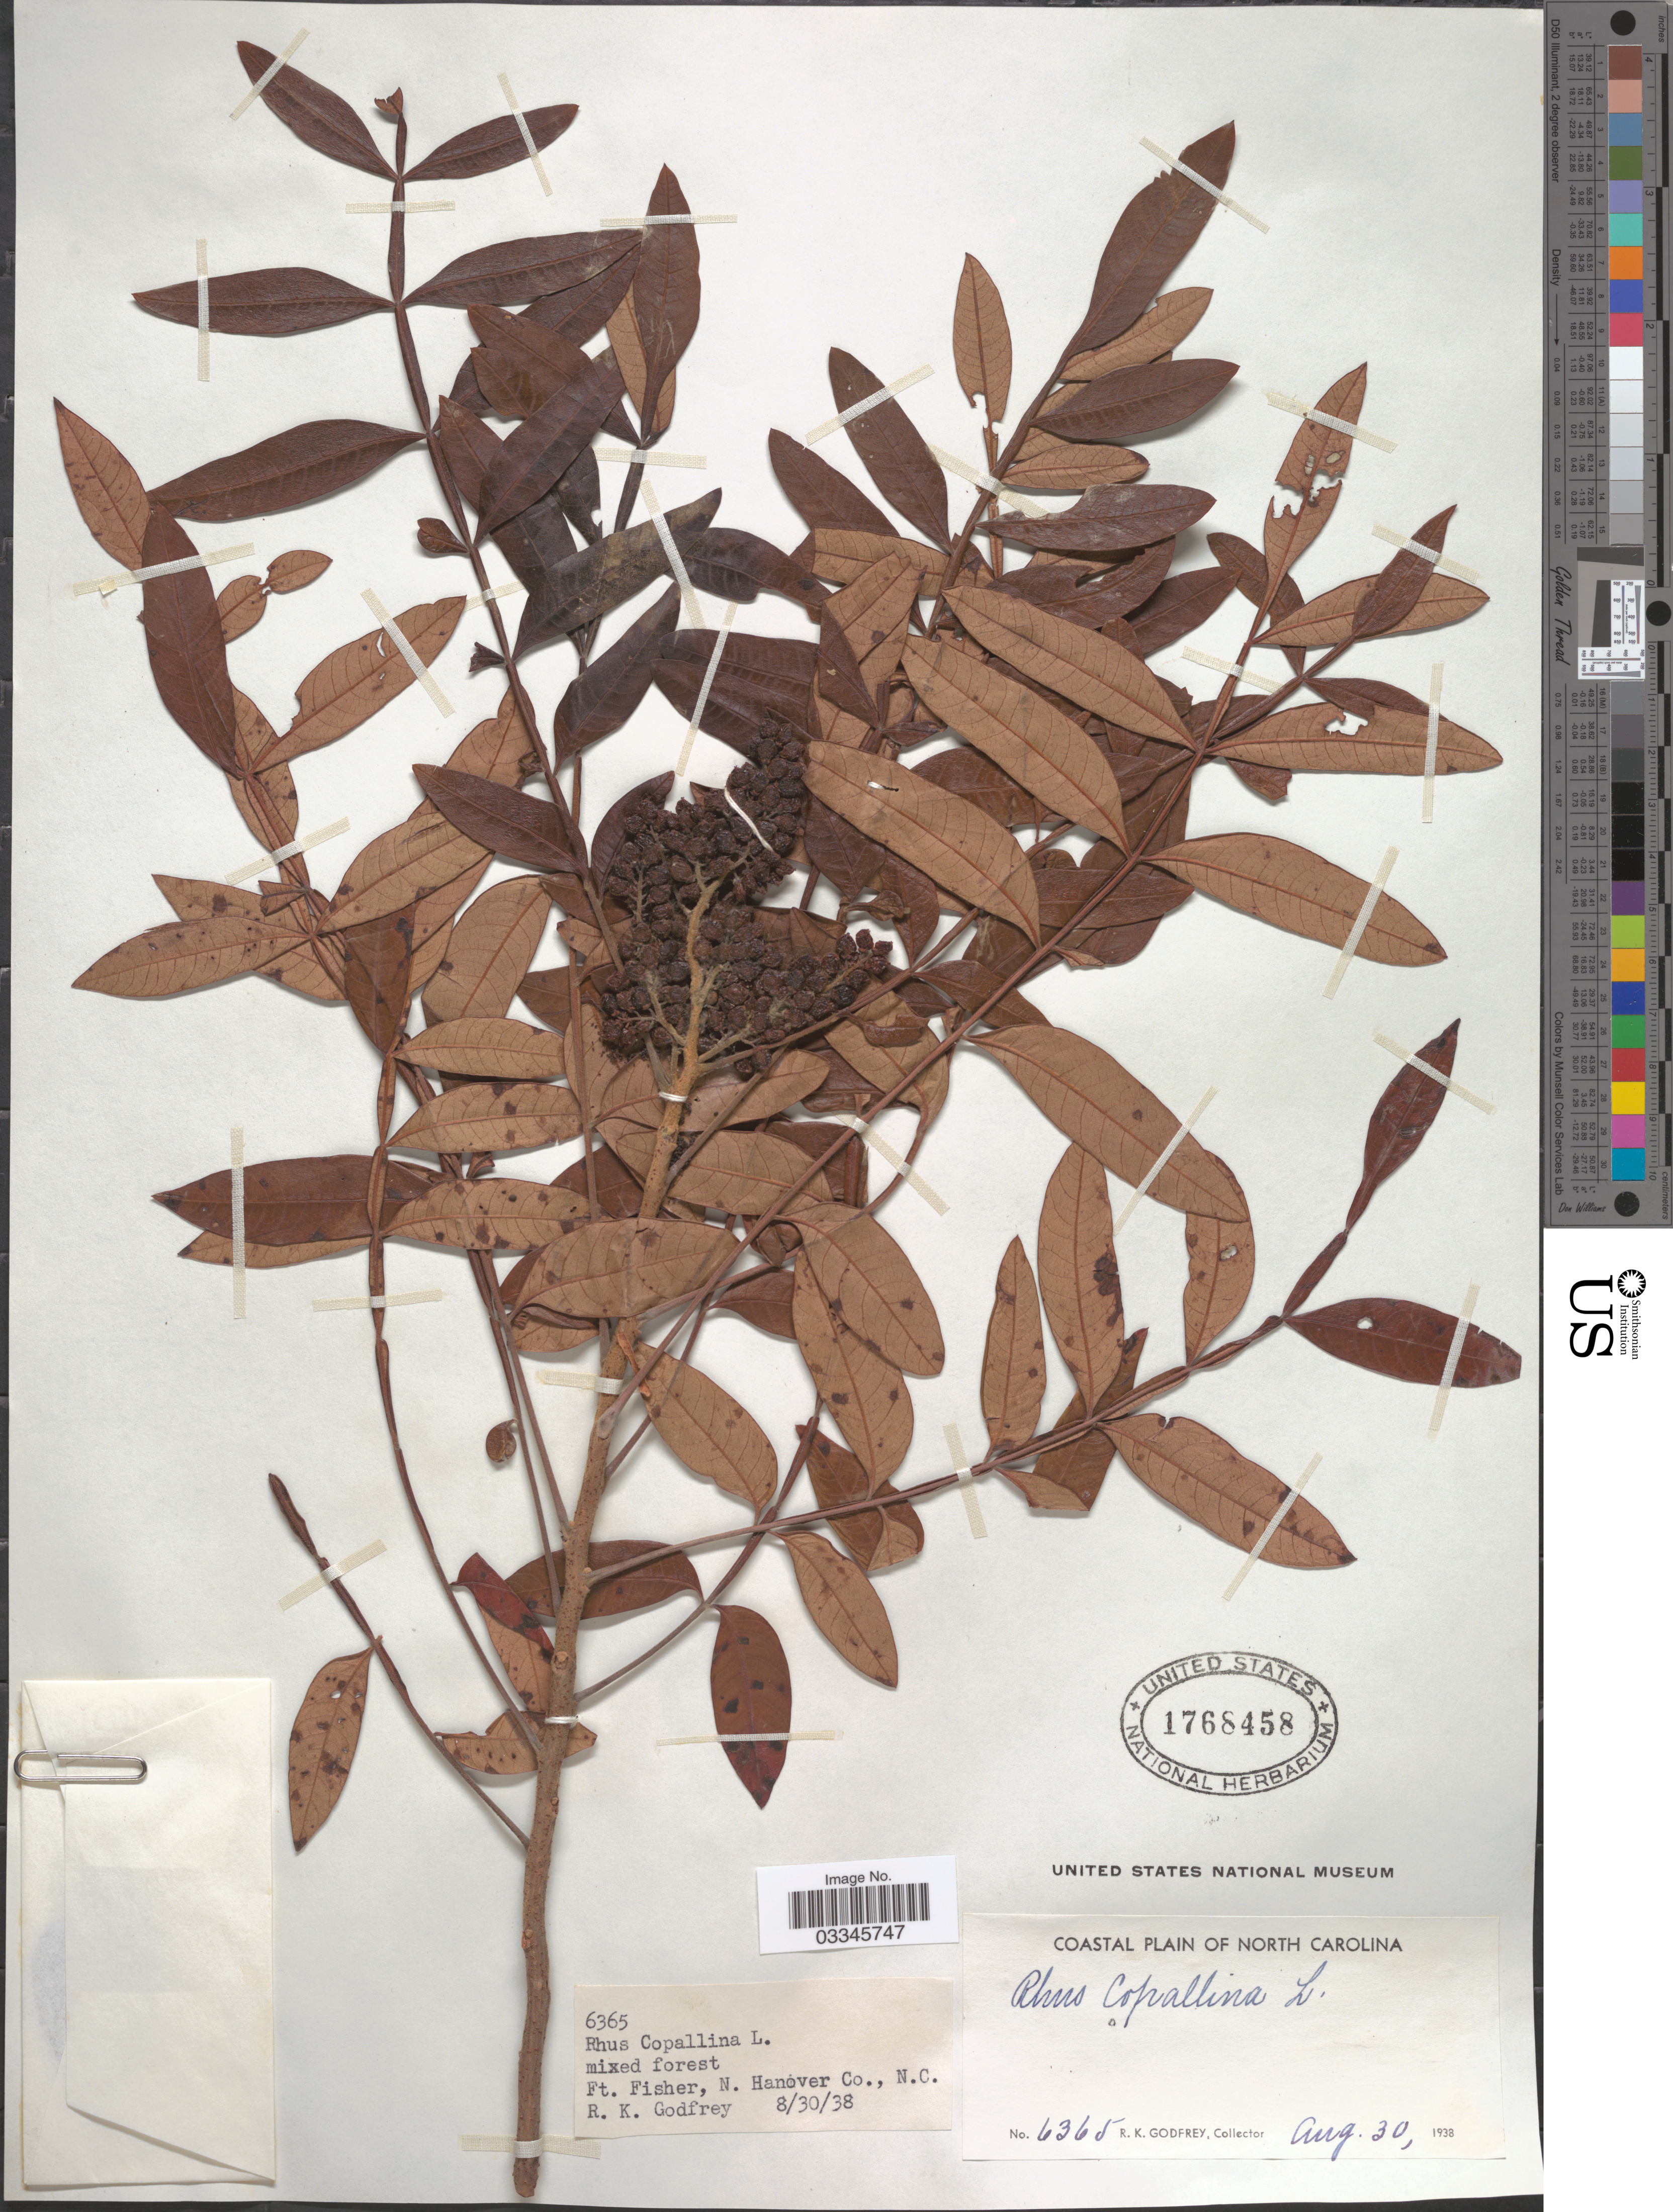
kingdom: Plantae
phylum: Tracheophyta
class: Magnoliopsida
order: Sapindales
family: Anacardiaceae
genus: Rhus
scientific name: Rhus copallinum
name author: L.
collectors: R. K. Godfrey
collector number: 6365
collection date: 1938-08-30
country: United States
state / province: North Carolina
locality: Ft. Fisher, N. Hanover Co.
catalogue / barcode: US 1768458